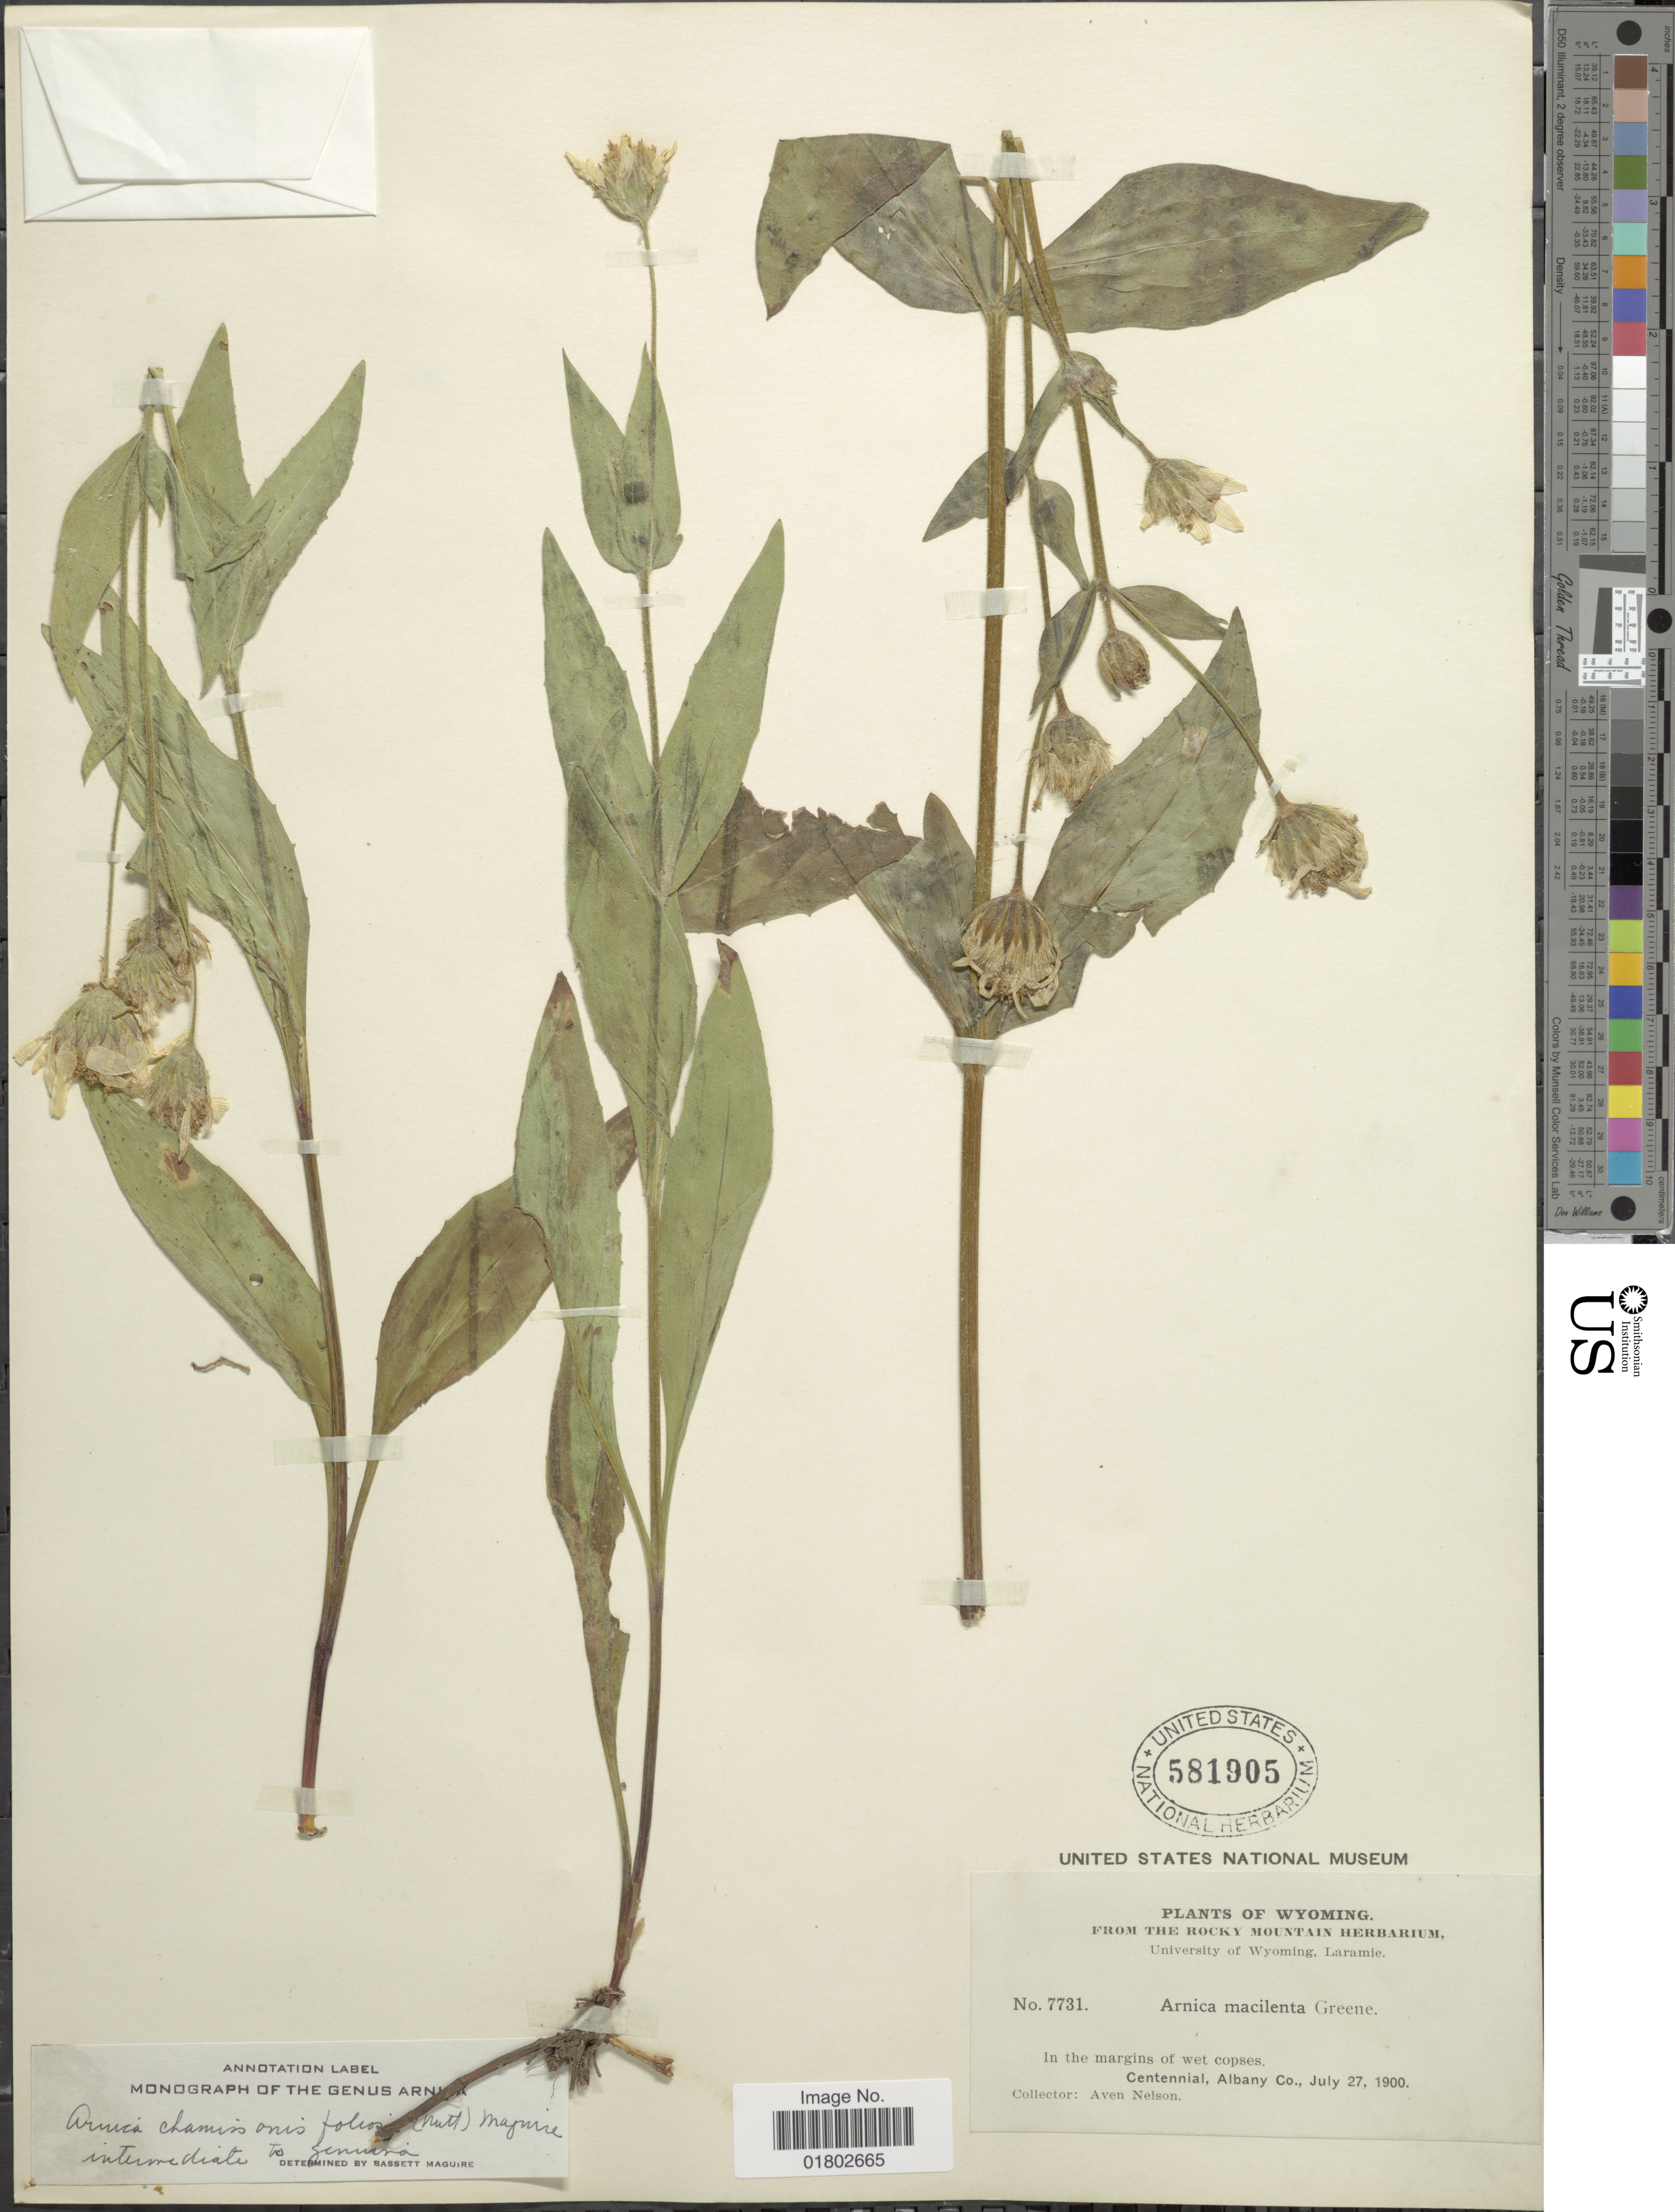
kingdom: Plantae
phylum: Tracheophyta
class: Magnoliopsida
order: Asterales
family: Asteraceae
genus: Arnica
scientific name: Arnica chamissonis subsp. foliosa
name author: (Nutt.) Maguire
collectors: A. Nelson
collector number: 7731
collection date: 1900-07-27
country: United States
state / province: Wyoming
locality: Centennial, Albany Co.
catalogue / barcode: US 581905